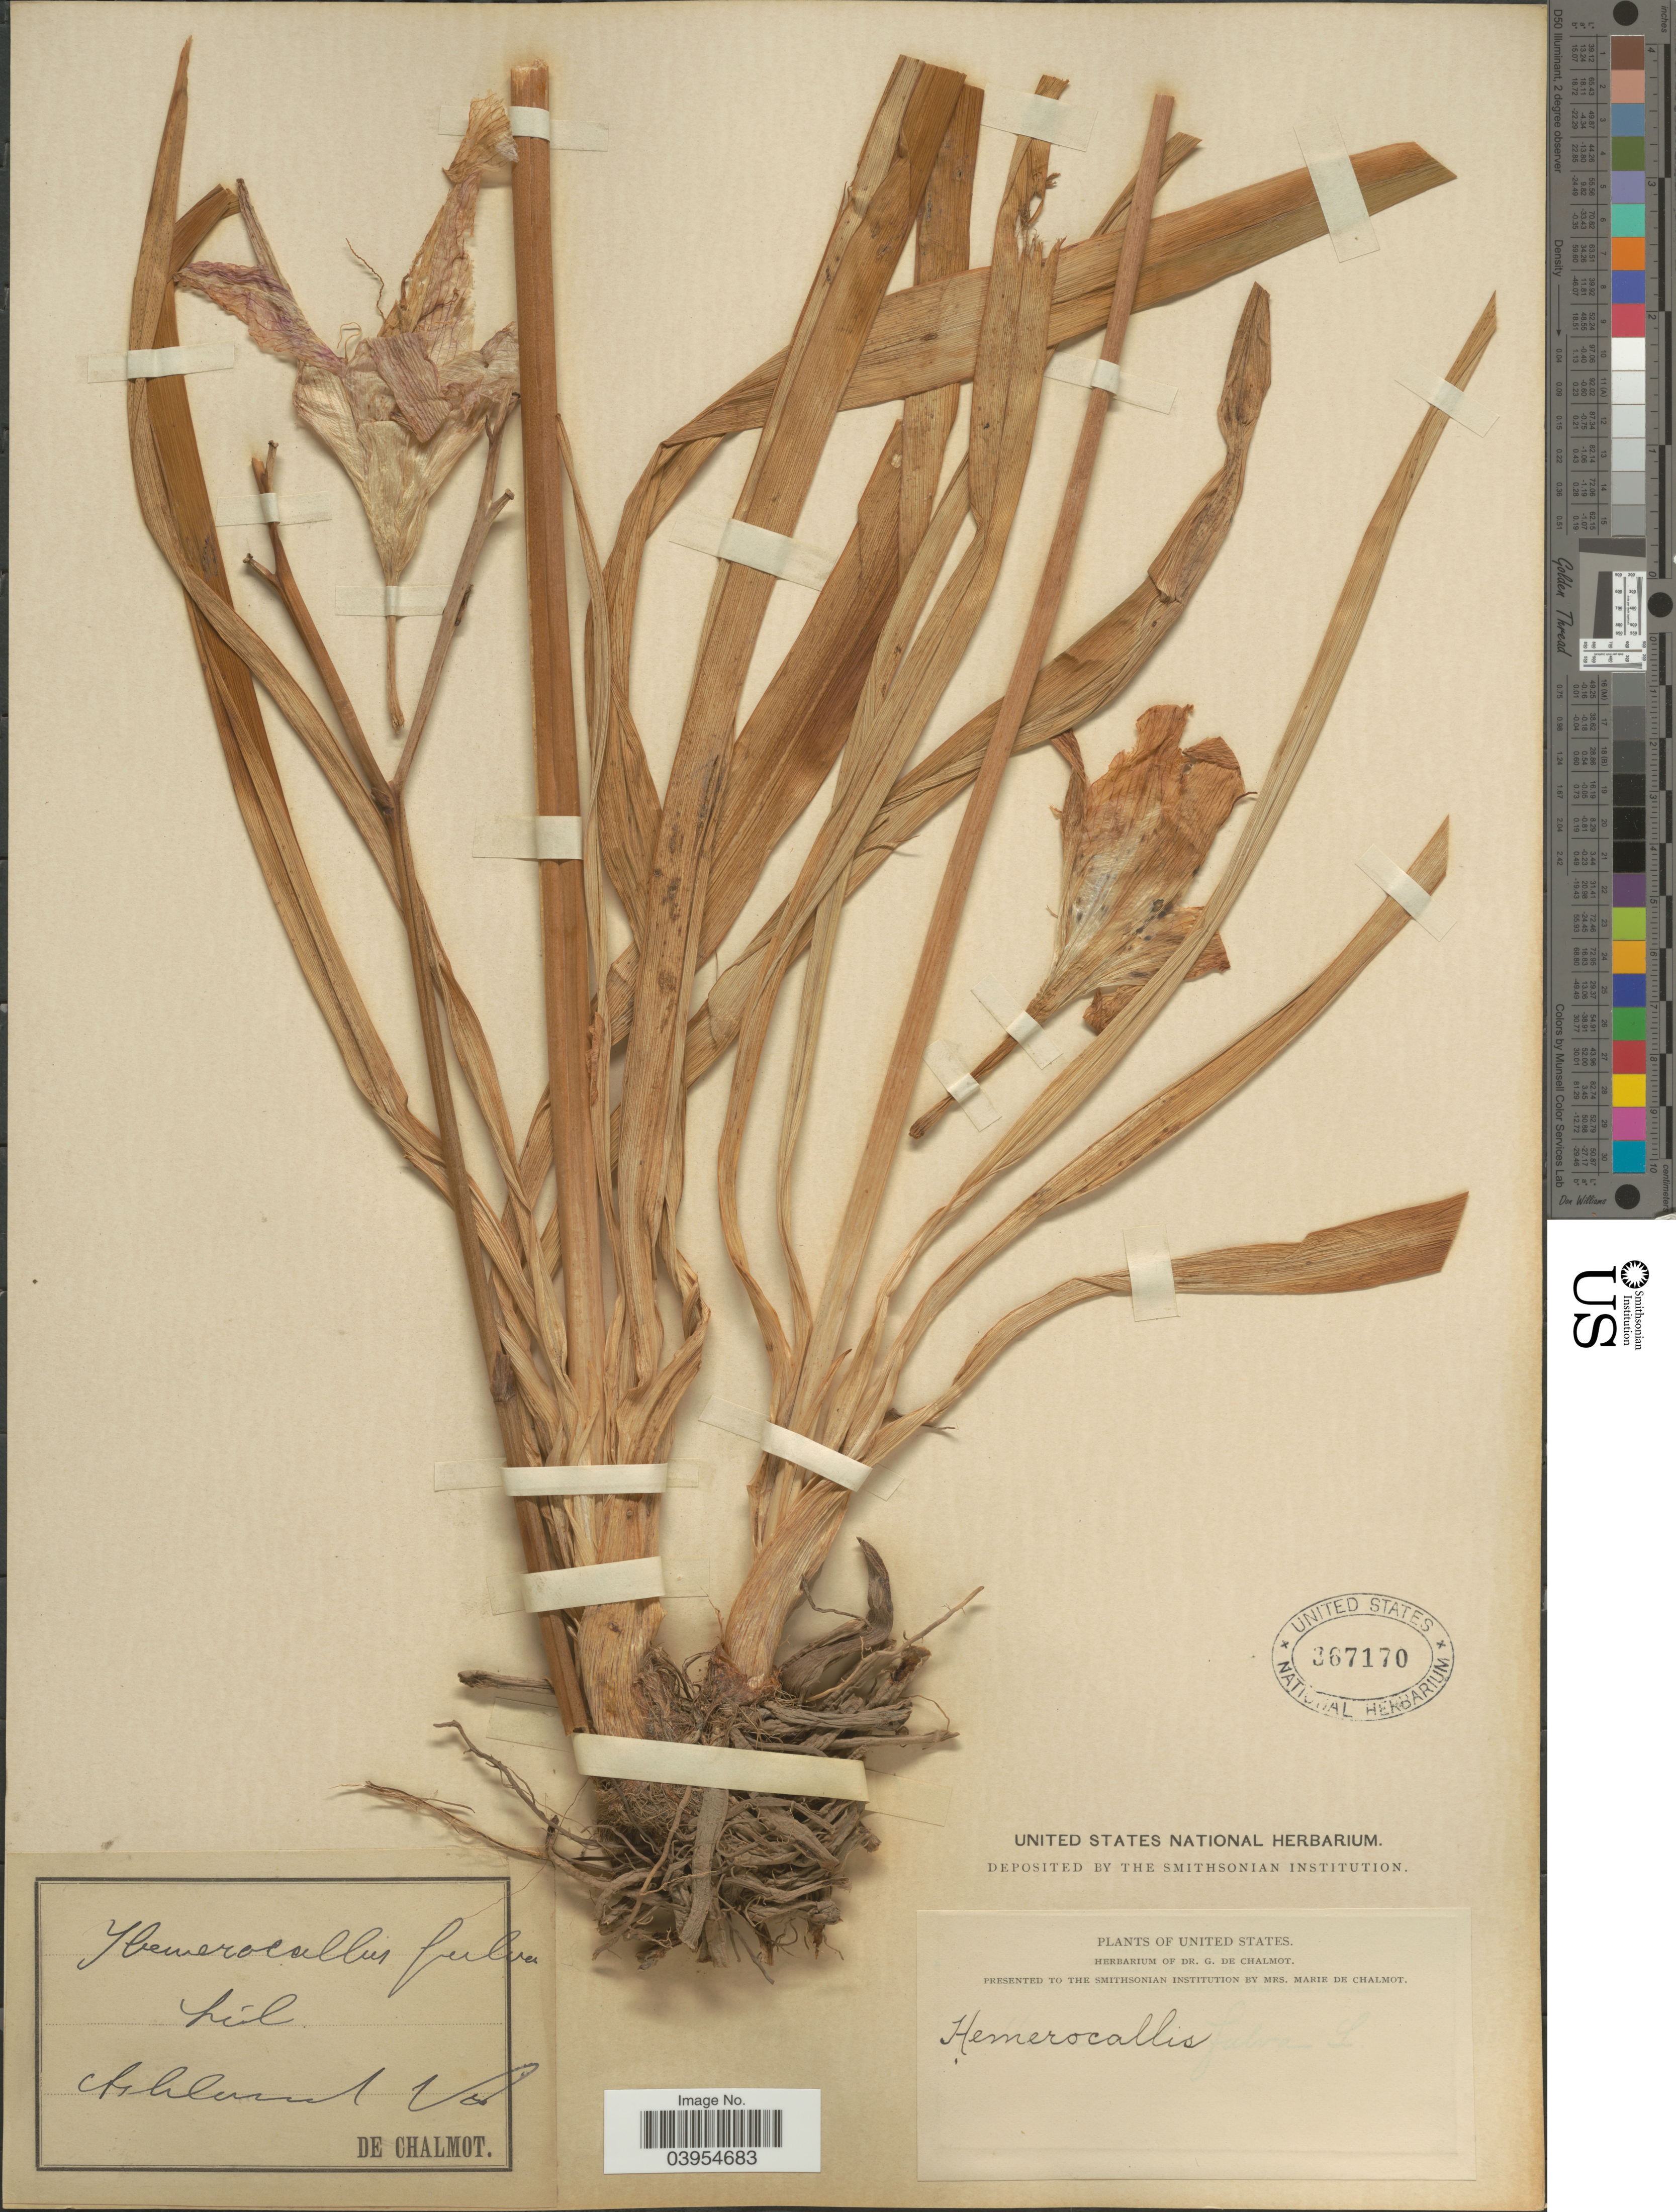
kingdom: Plantae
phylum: Tracheophyta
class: Liliopsida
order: Asparagales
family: Asphodelaceae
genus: Hemerocallis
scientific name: Hemerocallis fulva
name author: L.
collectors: G. de Chalmot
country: United States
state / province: Virginia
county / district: Hanover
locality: Ashland.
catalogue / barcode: US 367170